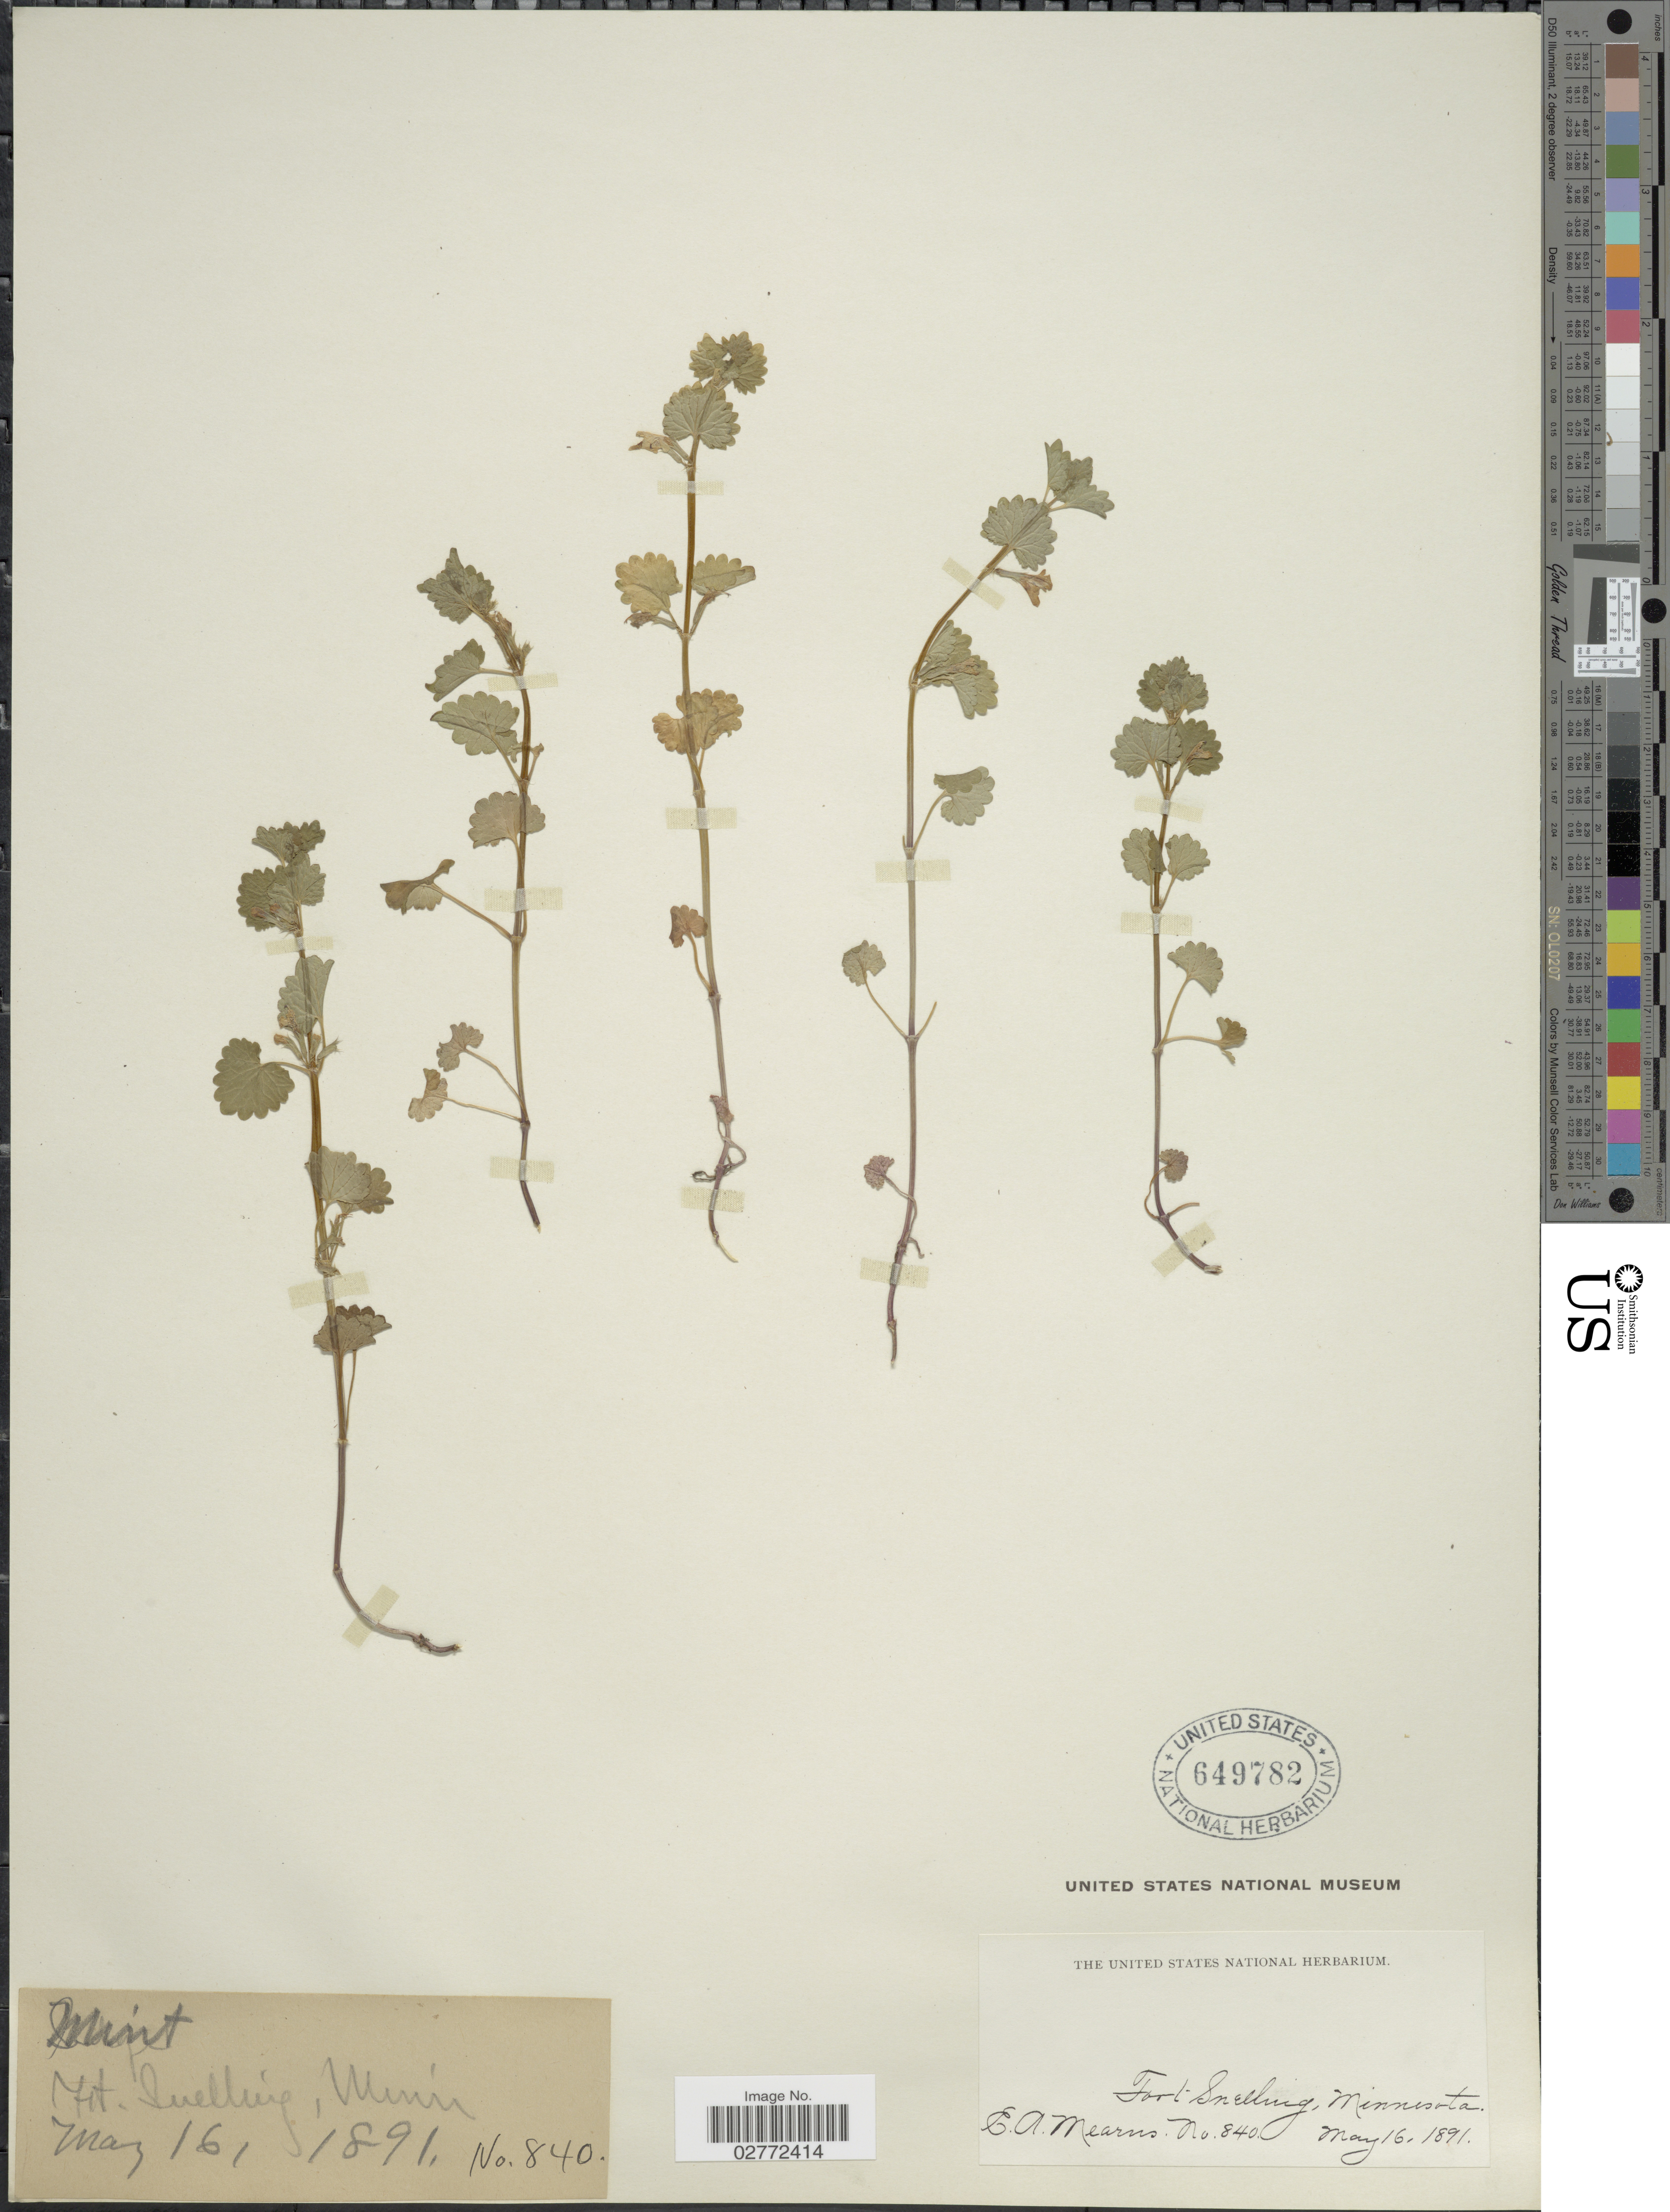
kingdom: Plantae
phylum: Tracheophyta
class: Magnoliopsida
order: Lamiales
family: Lamiaceae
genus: Glechoma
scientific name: Glechoma hederacea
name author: L.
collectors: E. A. Mearns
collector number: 840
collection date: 1891-05-16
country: United States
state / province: Minnesota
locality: Fort Snelling.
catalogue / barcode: US 649782